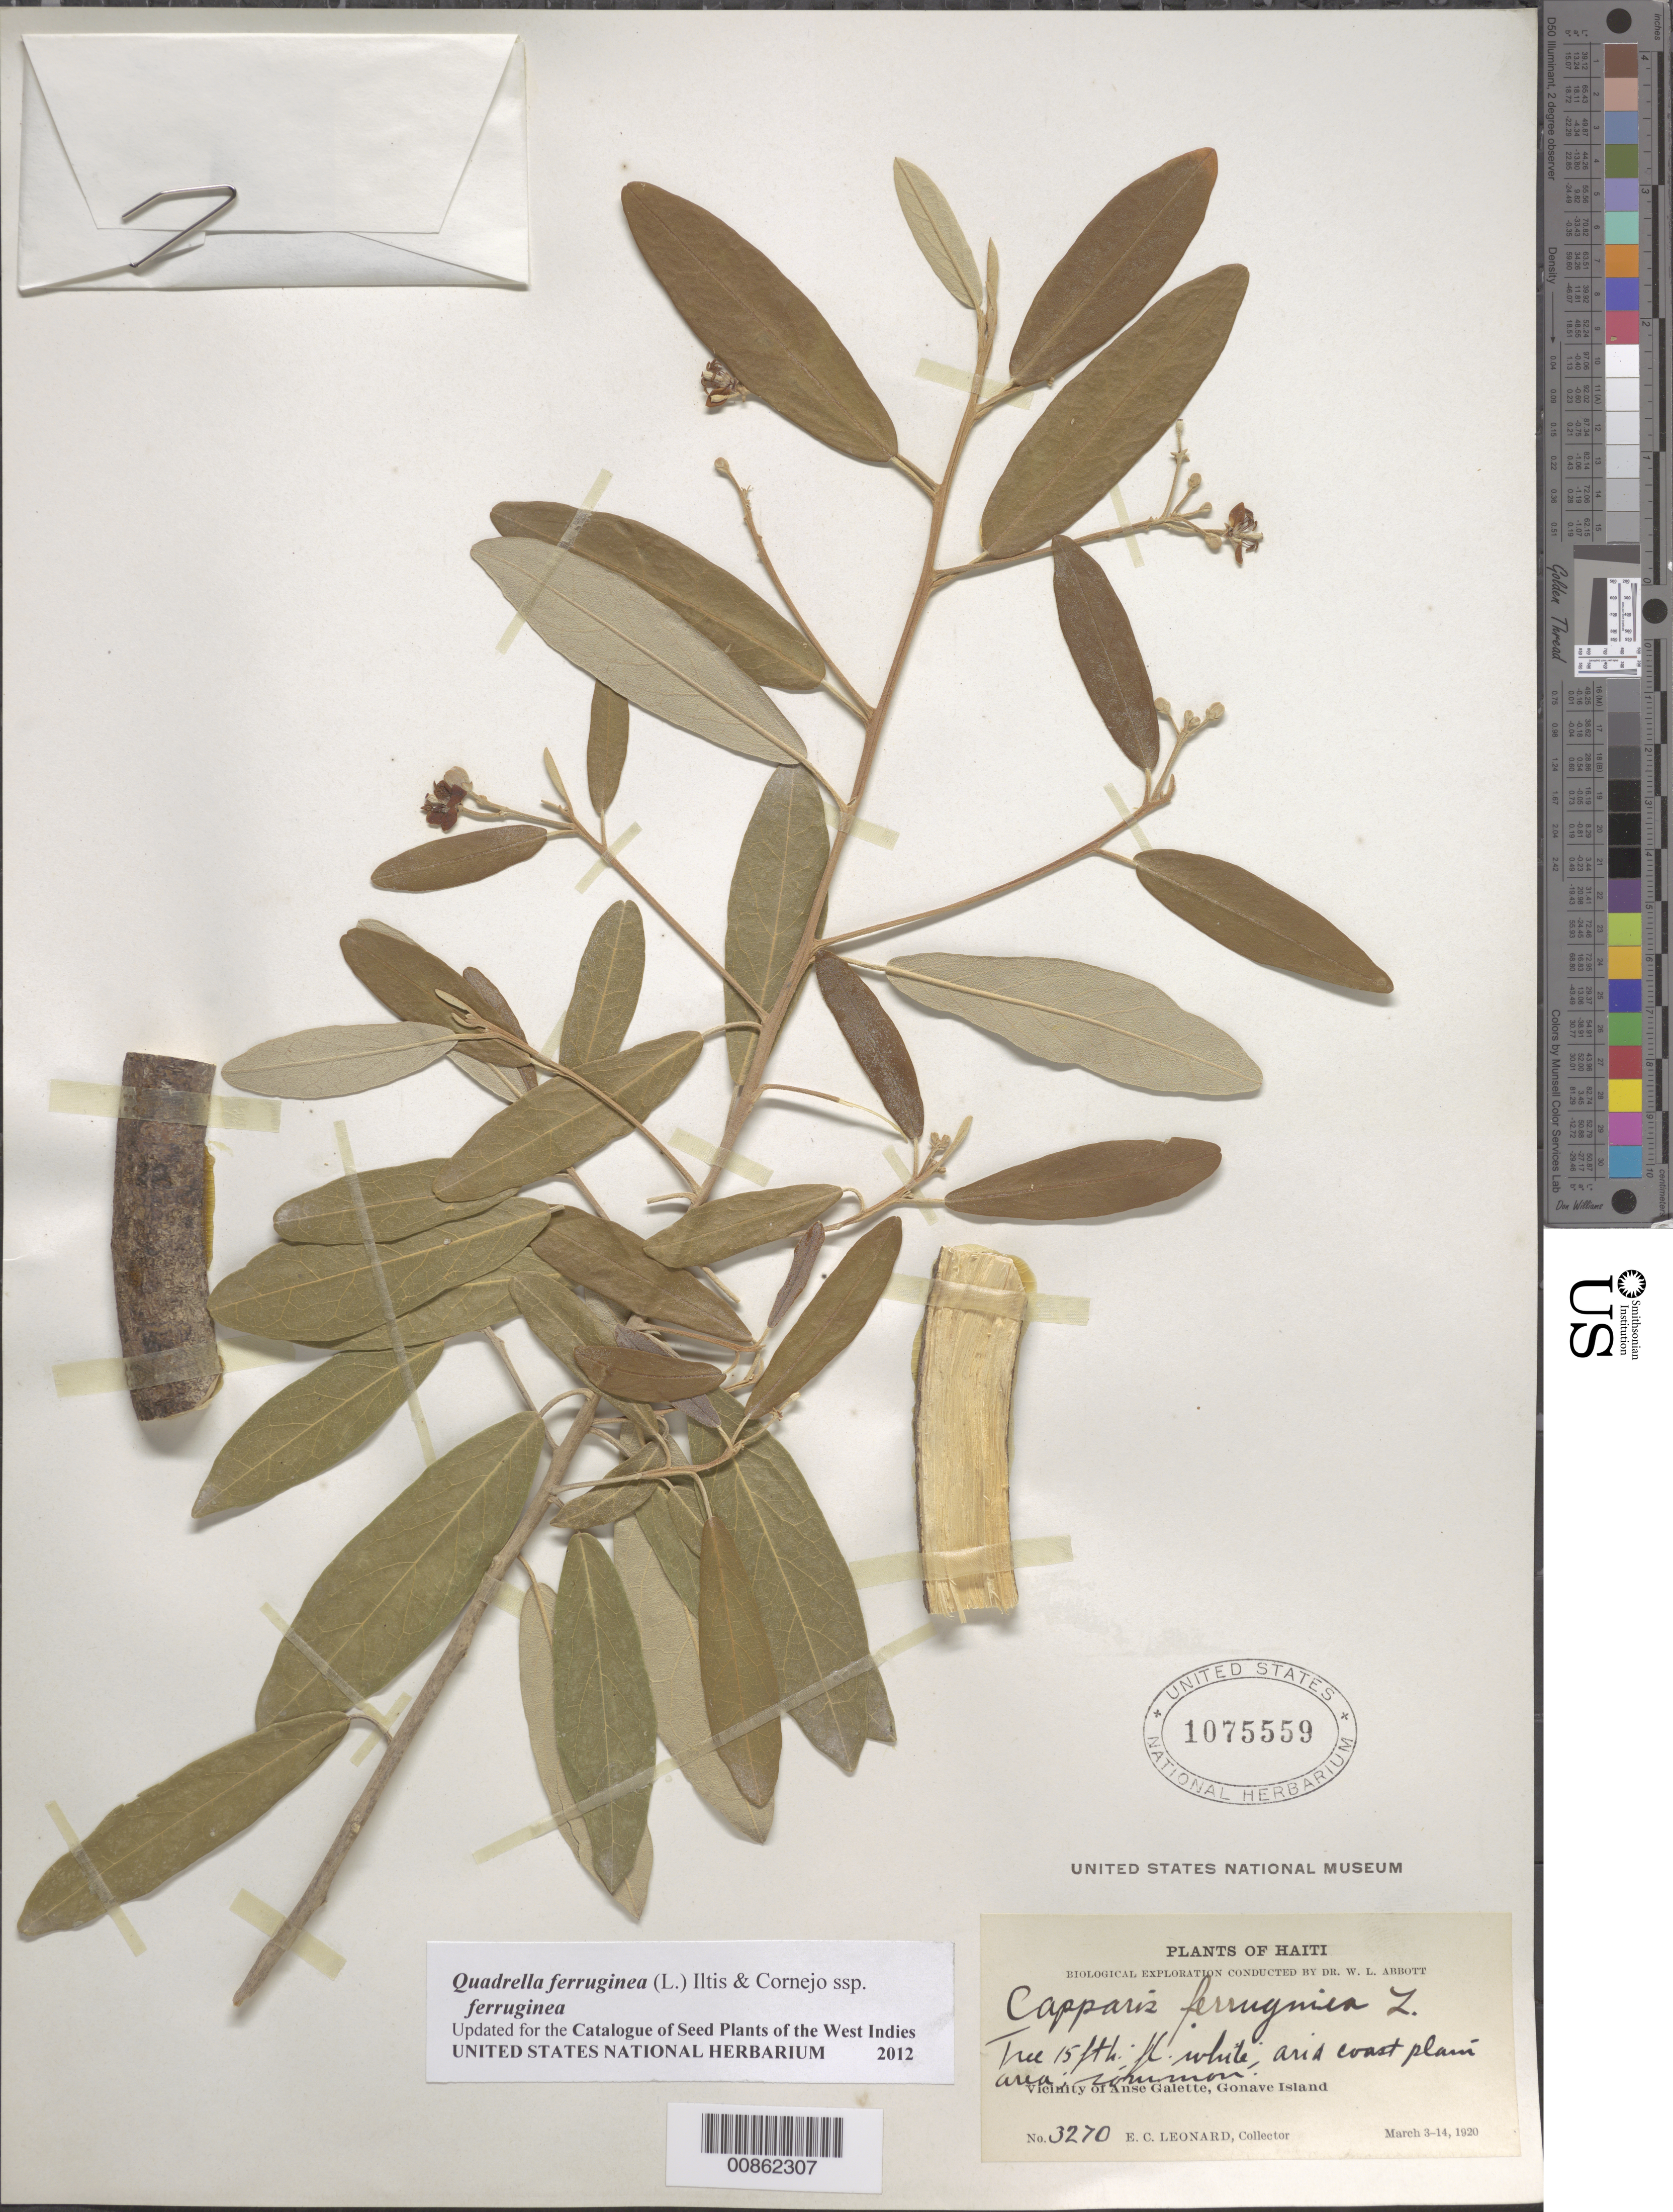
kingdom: Plantae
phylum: Tracheophyta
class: Magnoliopsida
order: Brassicales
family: Capparaceae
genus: Quadrella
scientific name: Quadrella ferruginea subsp. ferruginea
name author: (L.) Cornejo & Iltis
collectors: E. C. Leonard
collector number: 3270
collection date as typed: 03 Mar 1920 to 14 Mar 1920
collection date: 1920-03-03/1920-03-14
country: Haiti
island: Île de la Gonâve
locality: Vicinity of Anse Galette, Gonave Island.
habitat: Arid coast plain area.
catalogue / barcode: US 1075559